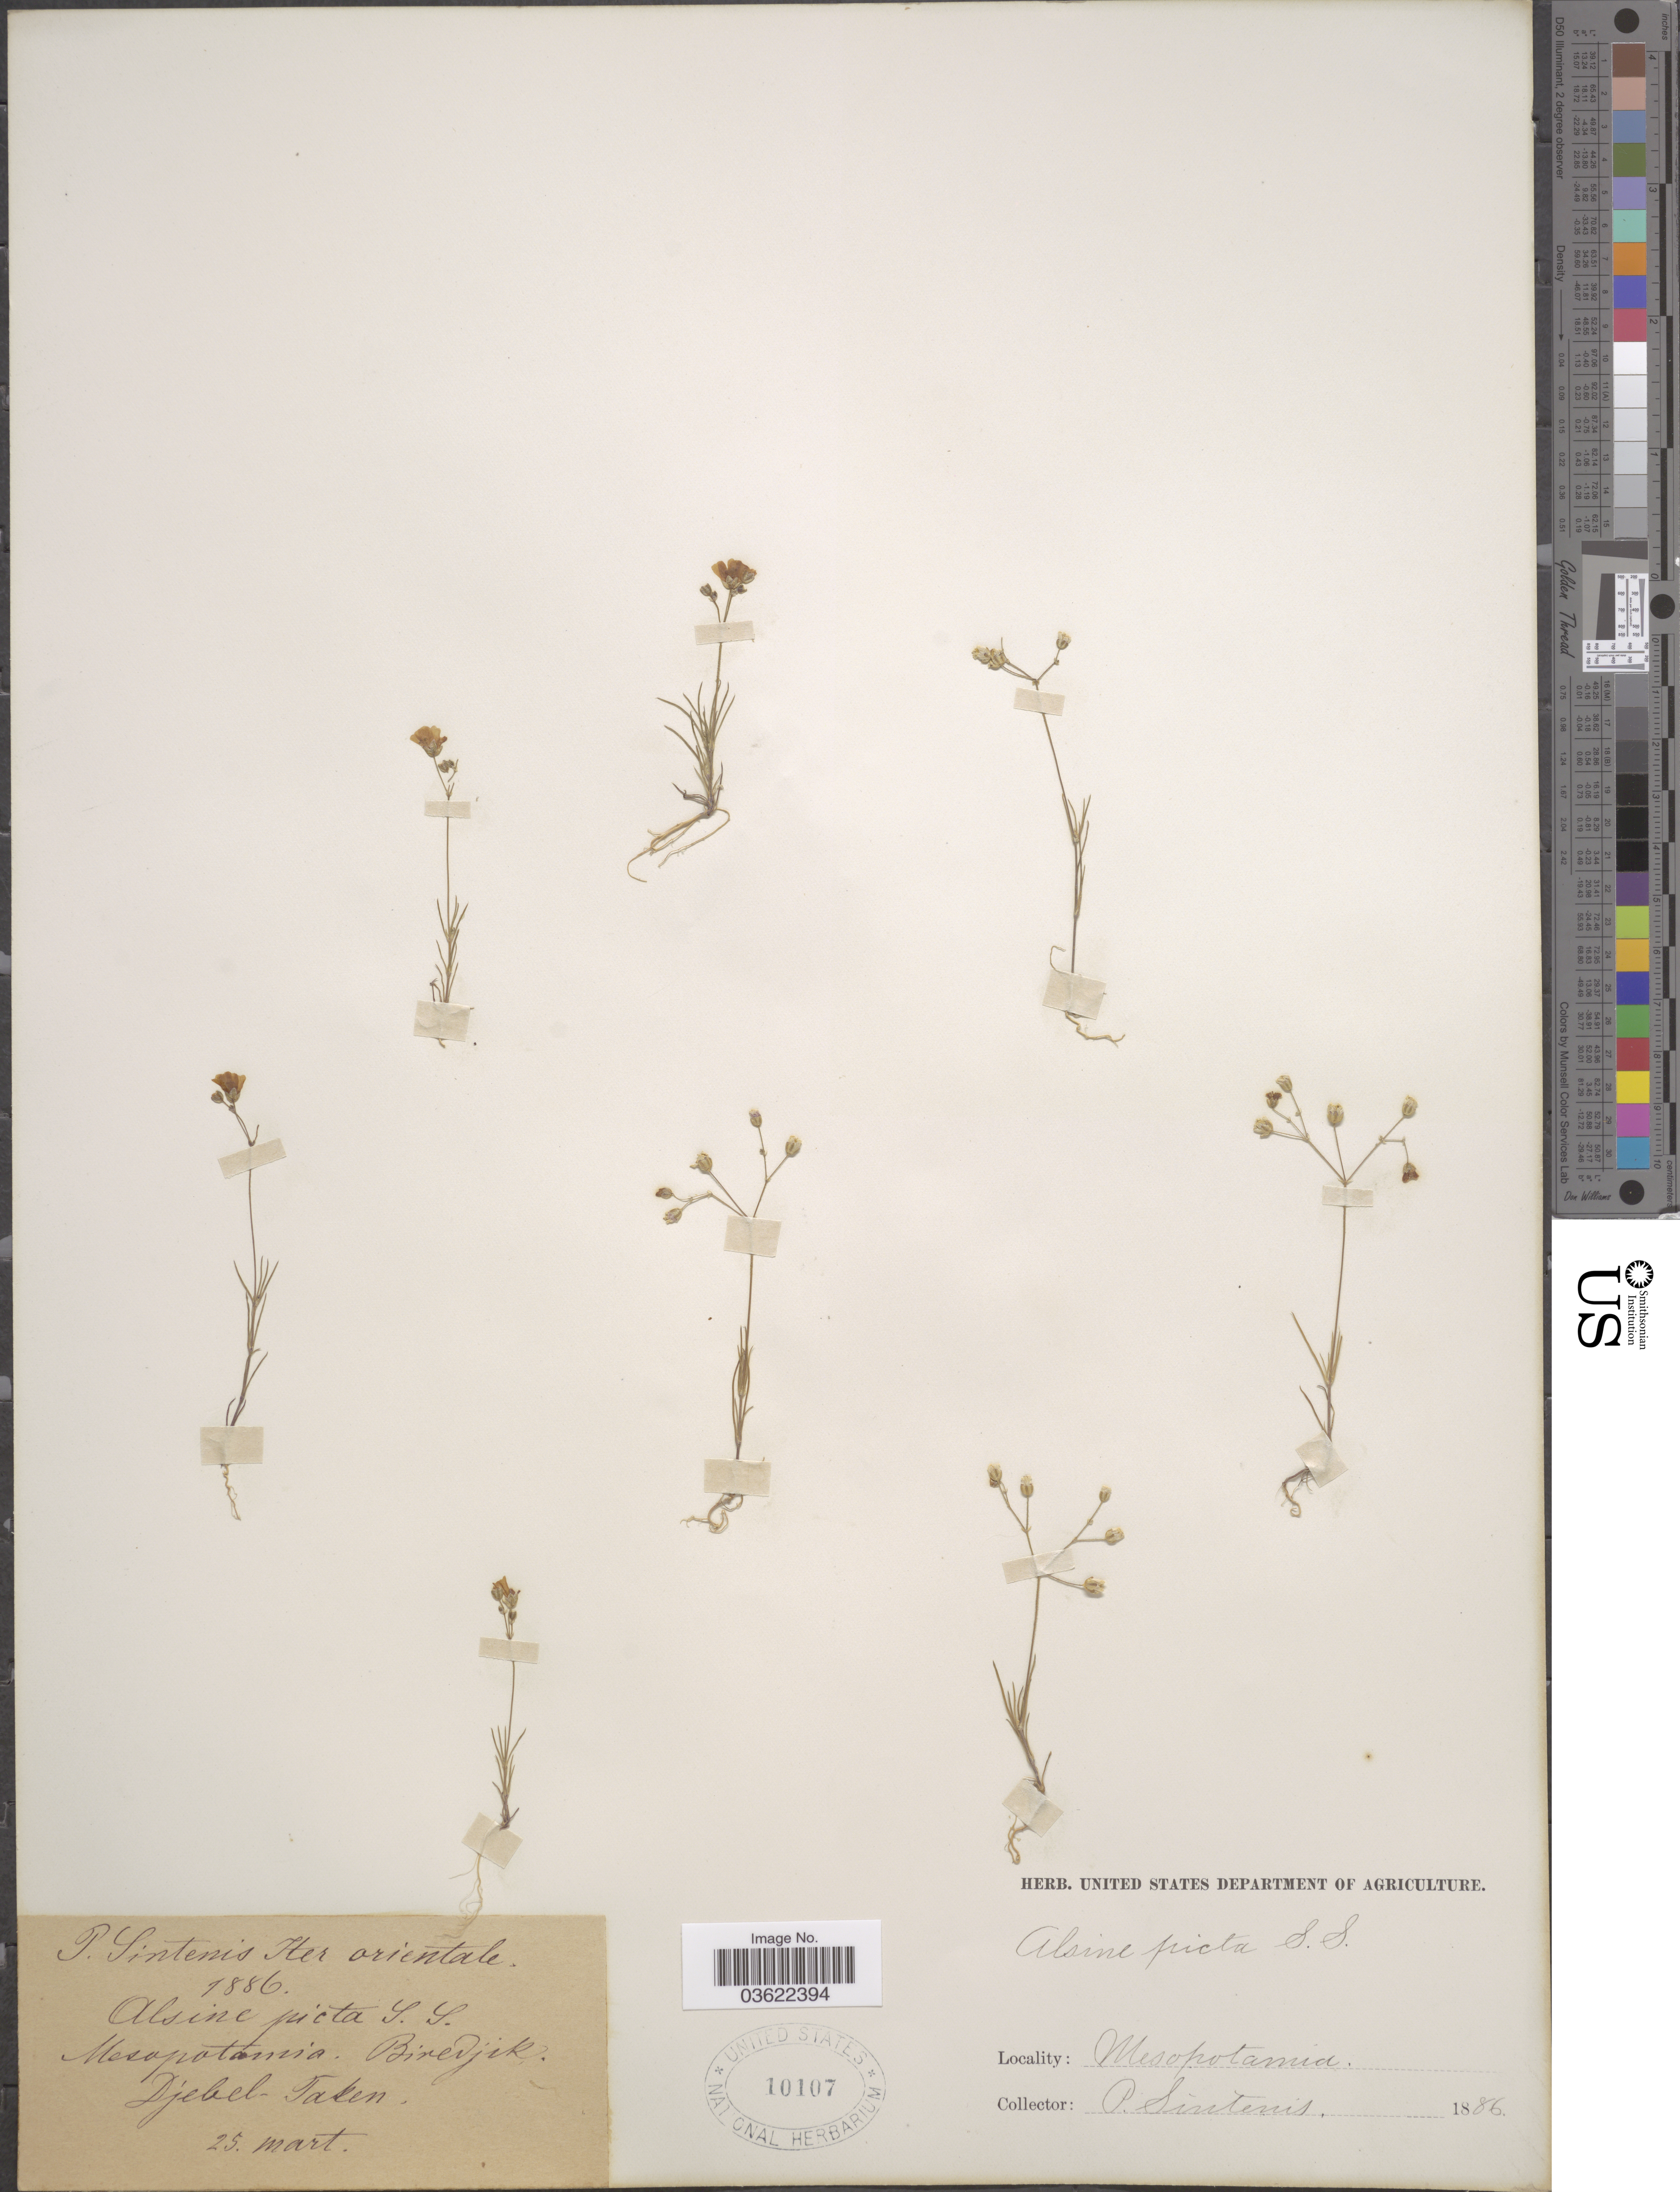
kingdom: Plantae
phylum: Tracheophyta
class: Magnoliopsida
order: Caryophyllales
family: Caryophyllaceae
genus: Eremogone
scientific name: Eremogone picta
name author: (Sm.) Dillenb. & Kadereit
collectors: P. Sintenis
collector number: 141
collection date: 1888-03-25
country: Turkey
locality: Iter orientale. Mesopotamia. Biredjik. Djebel - Taken.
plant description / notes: This collection is part of Paul Sintenis' “Iter Orientale 1888” trip, and the collection number is 141.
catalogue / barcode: US 10107